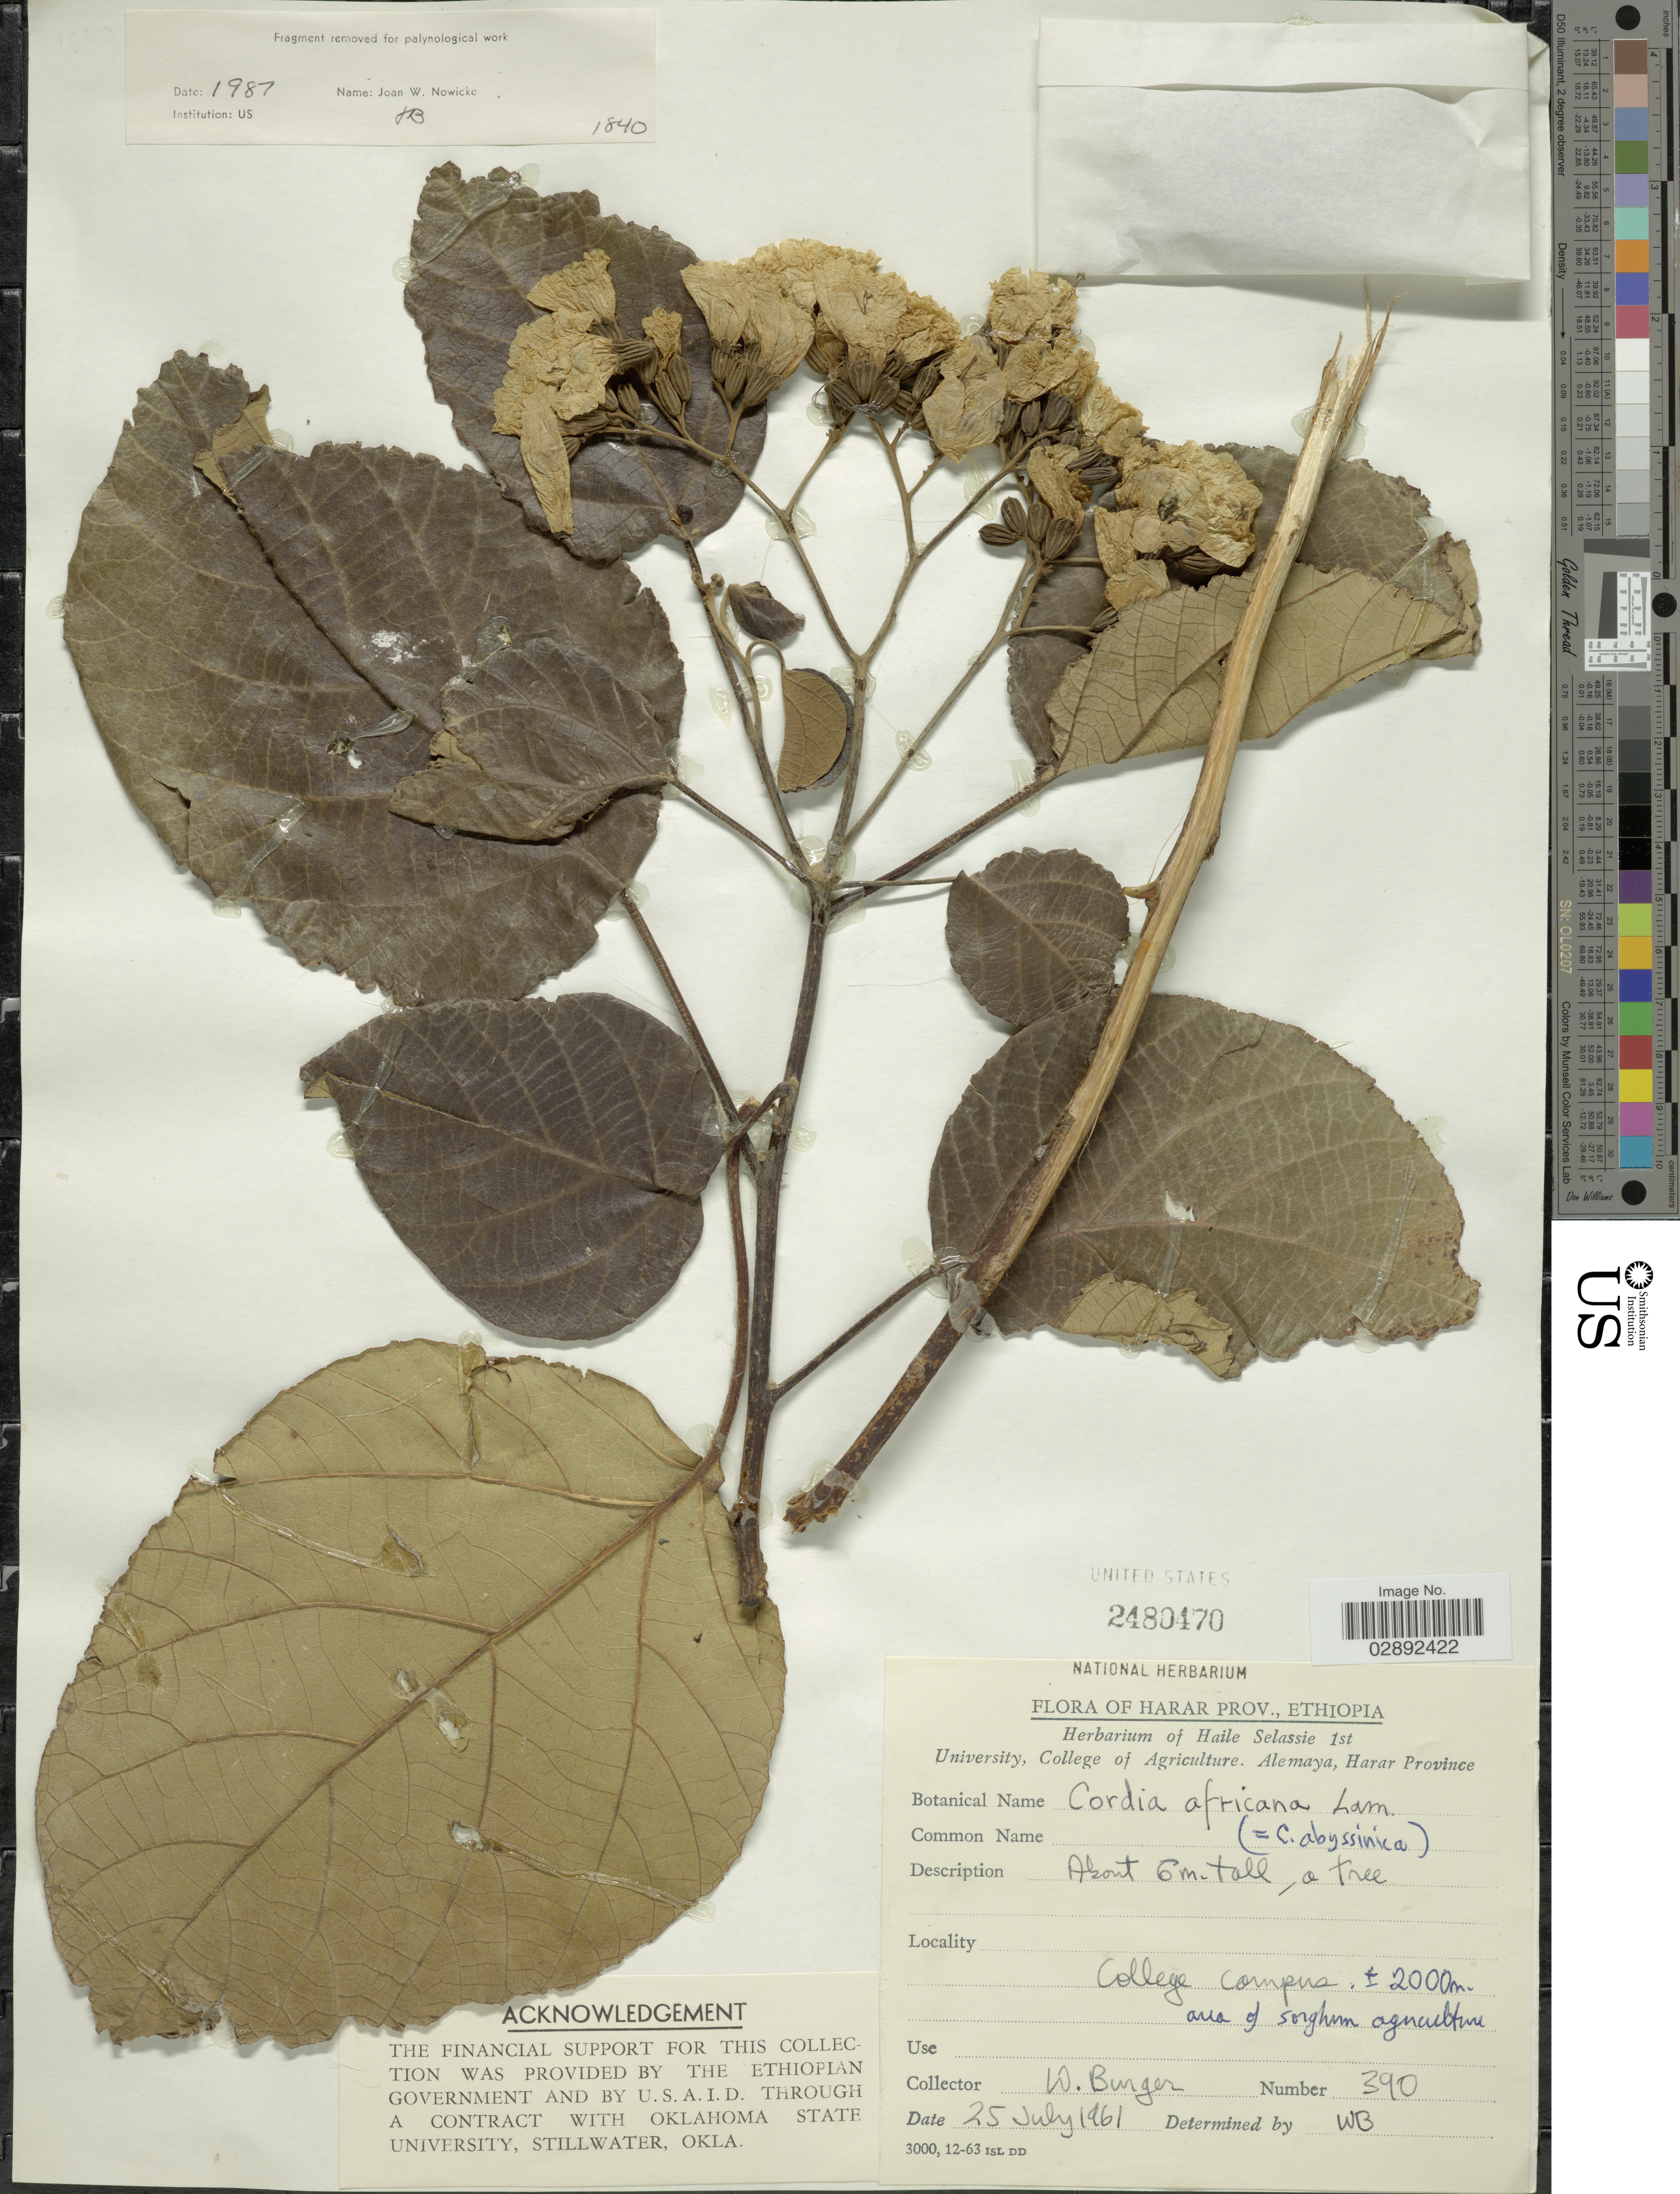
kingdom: Plantae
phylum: Tracheophyta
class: Magnoliopsida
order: Boraginales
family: Cordiaceae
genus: Cordia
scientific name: Cordia africana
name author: Lam.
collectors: W. Burger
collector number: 390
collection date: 1961-07-25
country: Ethiopia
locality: Harar Prov. College campus. Area of sorghum agriculture.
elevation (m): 2000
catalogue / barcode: US 2480470